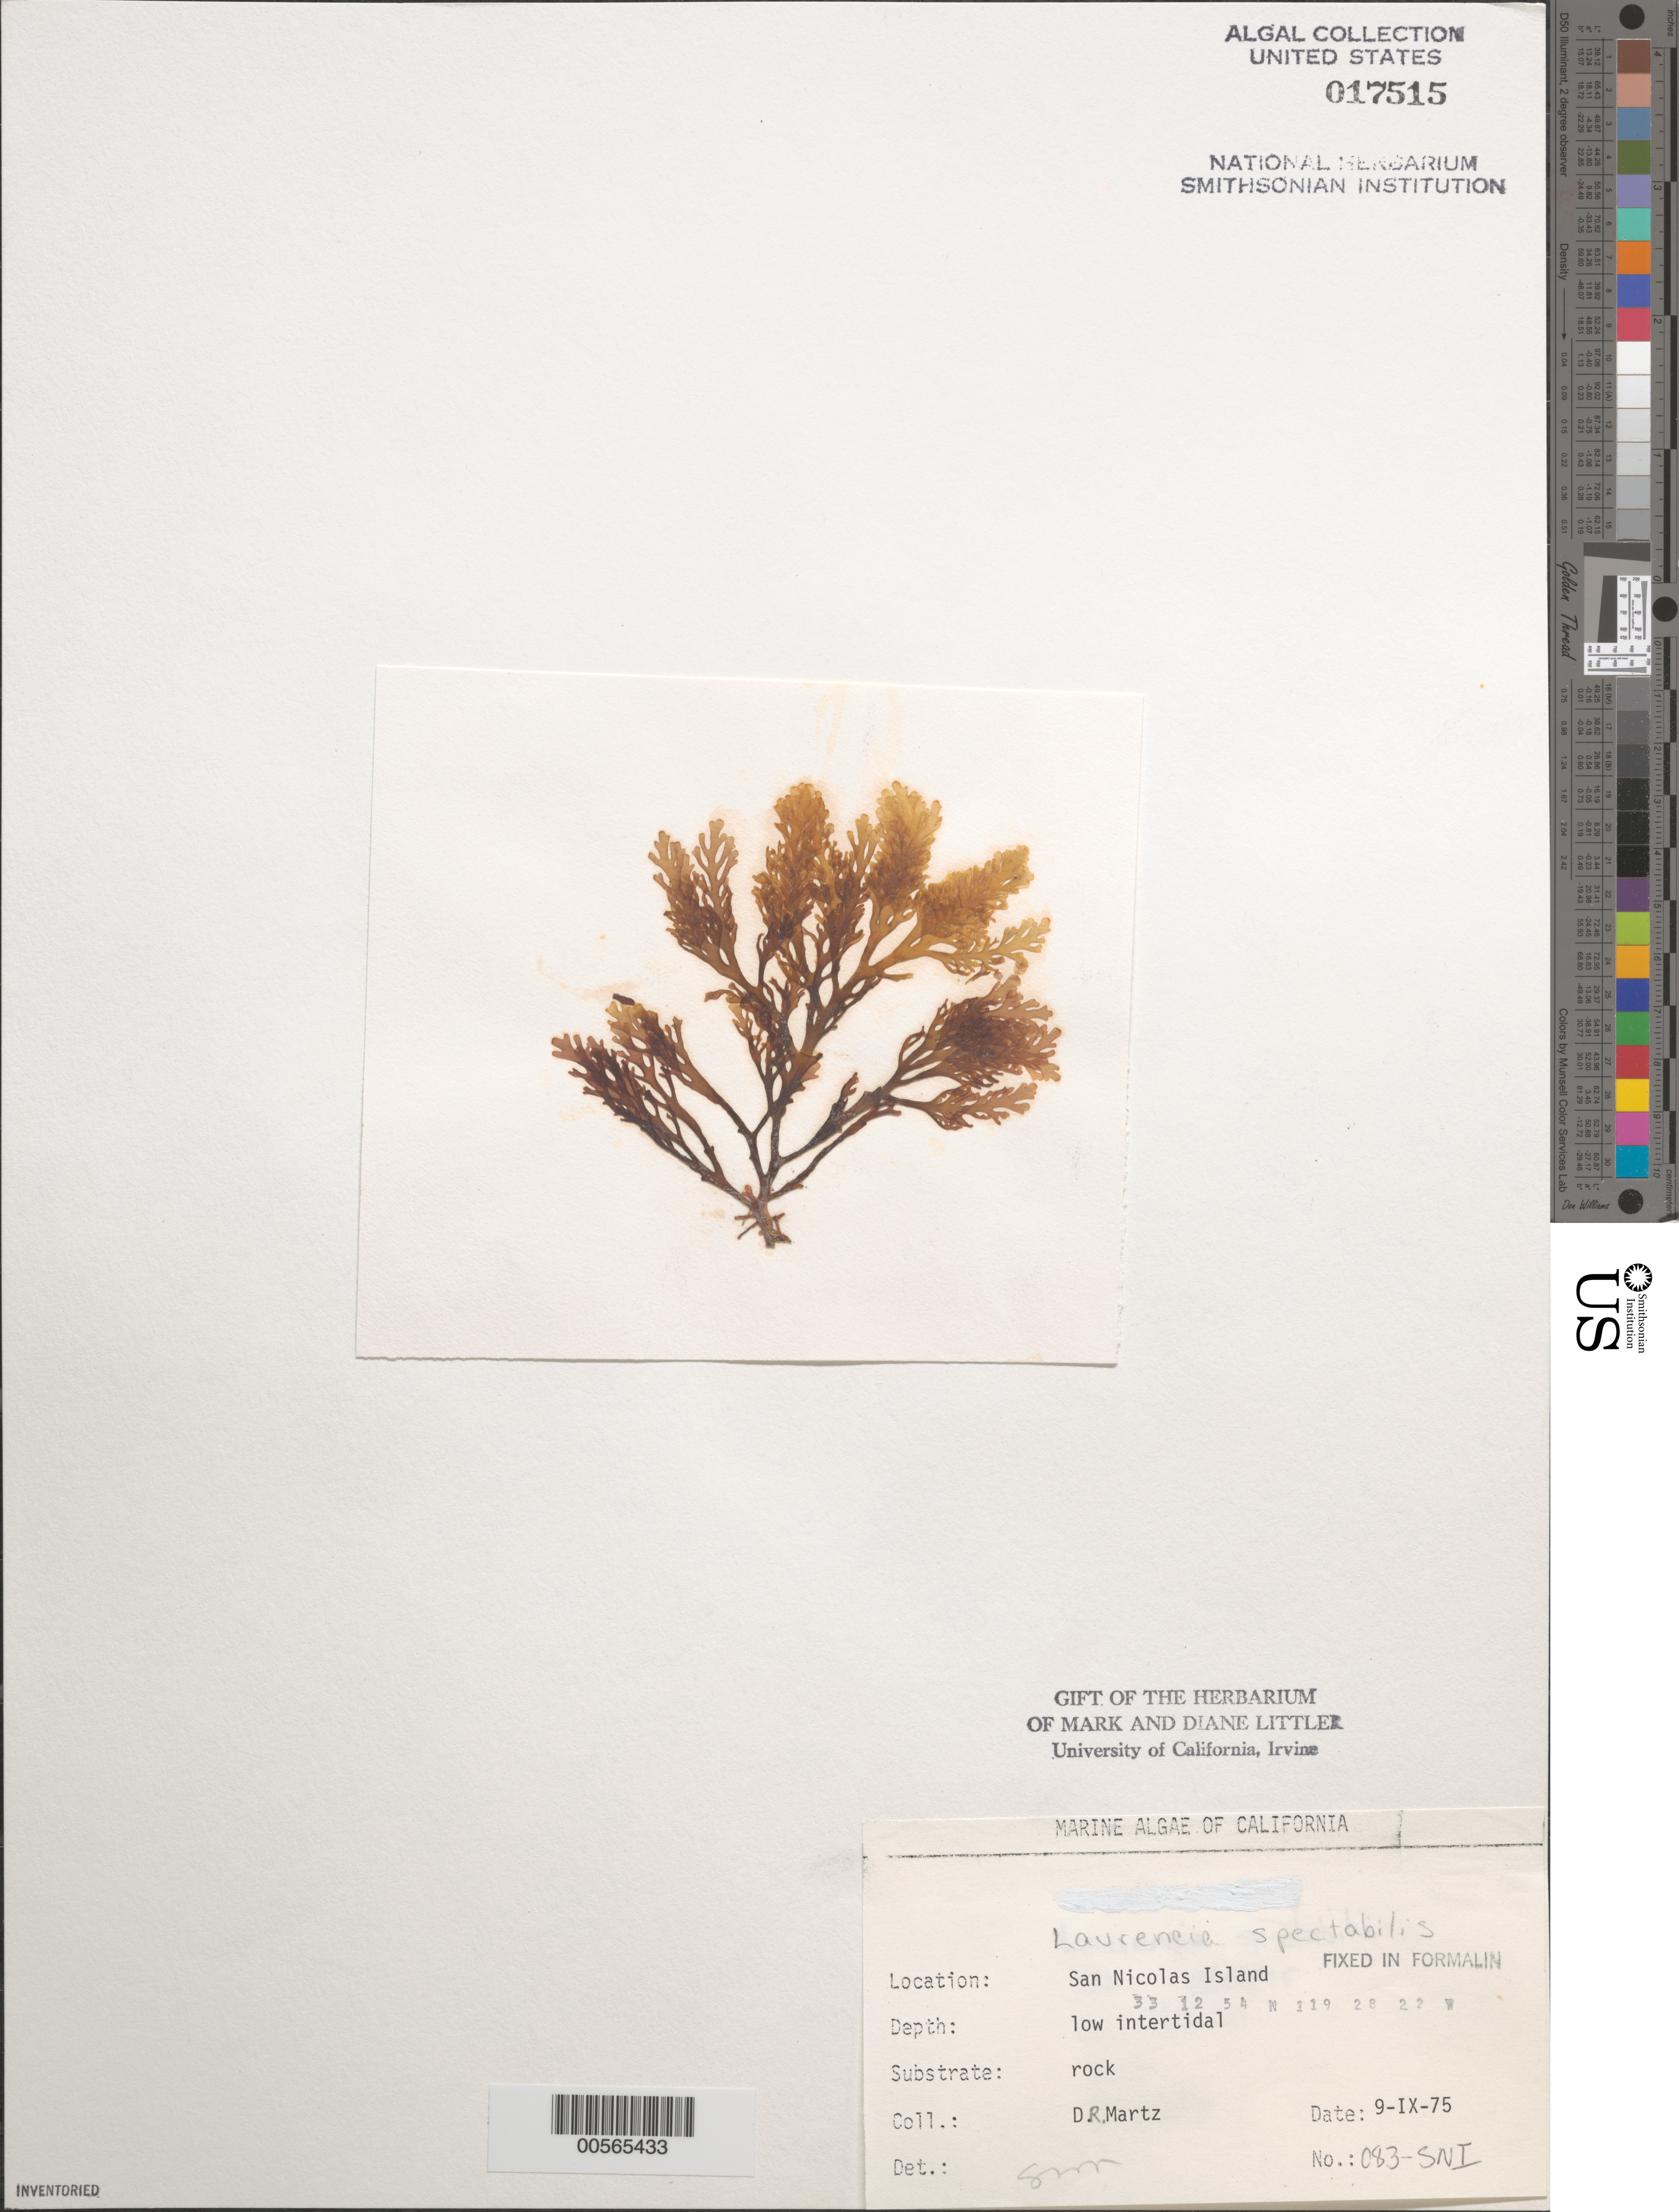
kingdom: Plantae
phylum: Rhodophyta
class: Florideophyceae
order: Ceramiales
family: Rhodomelaceae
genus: Osmundea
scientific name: Osmundea spectabilis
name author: (Postels & Rupr.) K.W. Nam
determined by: Algae name updating Project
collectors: D. Martz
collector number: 083-sni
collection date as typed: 09 Sep 1975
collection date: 1975-09-09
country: United States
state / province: California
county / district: Ventura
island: San Nicolas Island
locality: Dutch Harbor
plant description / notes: BLM-SOCALBIGHT Rocky Intertidal Survey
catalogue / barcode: US 17515